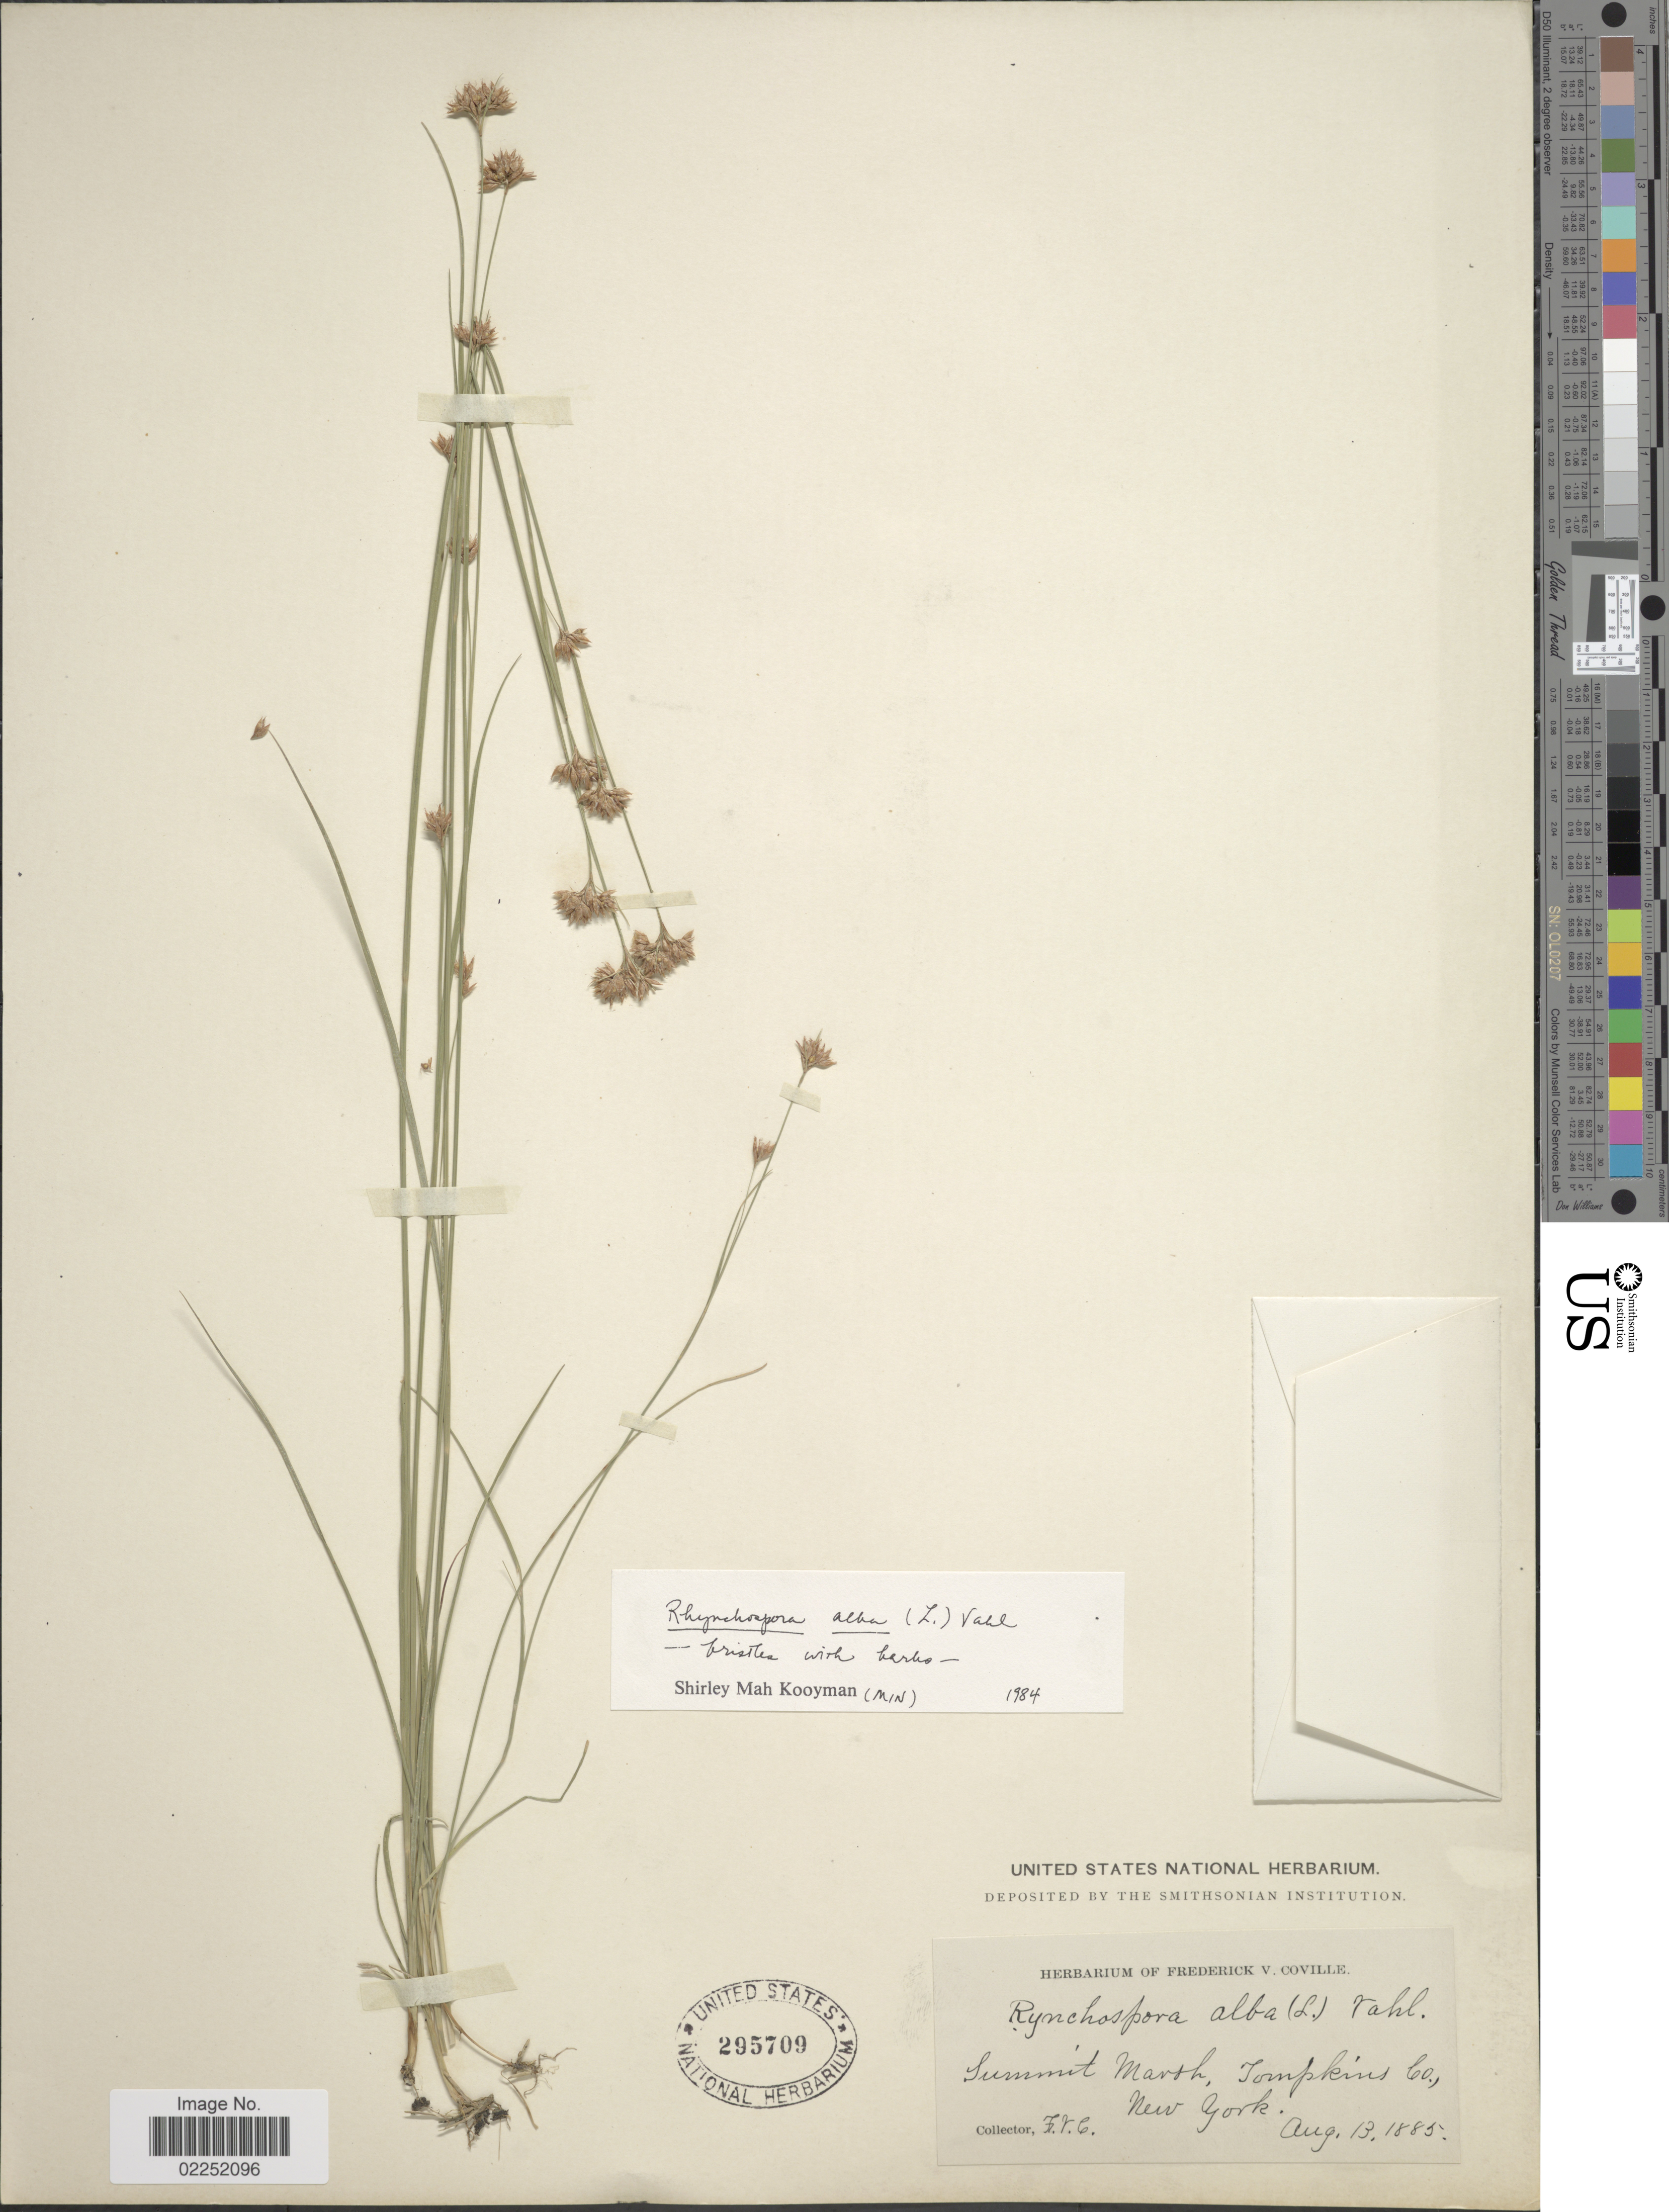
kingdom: Plantae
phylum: Tracheophyta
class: Liliopsida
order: Poales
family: Cyperaceae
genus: Rhynchospora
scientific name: Rhynchospora alba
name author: (L.) Vahl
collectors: F. V. Coville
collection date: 1885-08-13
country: United States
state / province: New York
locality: Summit Marsh, Tompkins Co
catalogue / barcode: US 295709